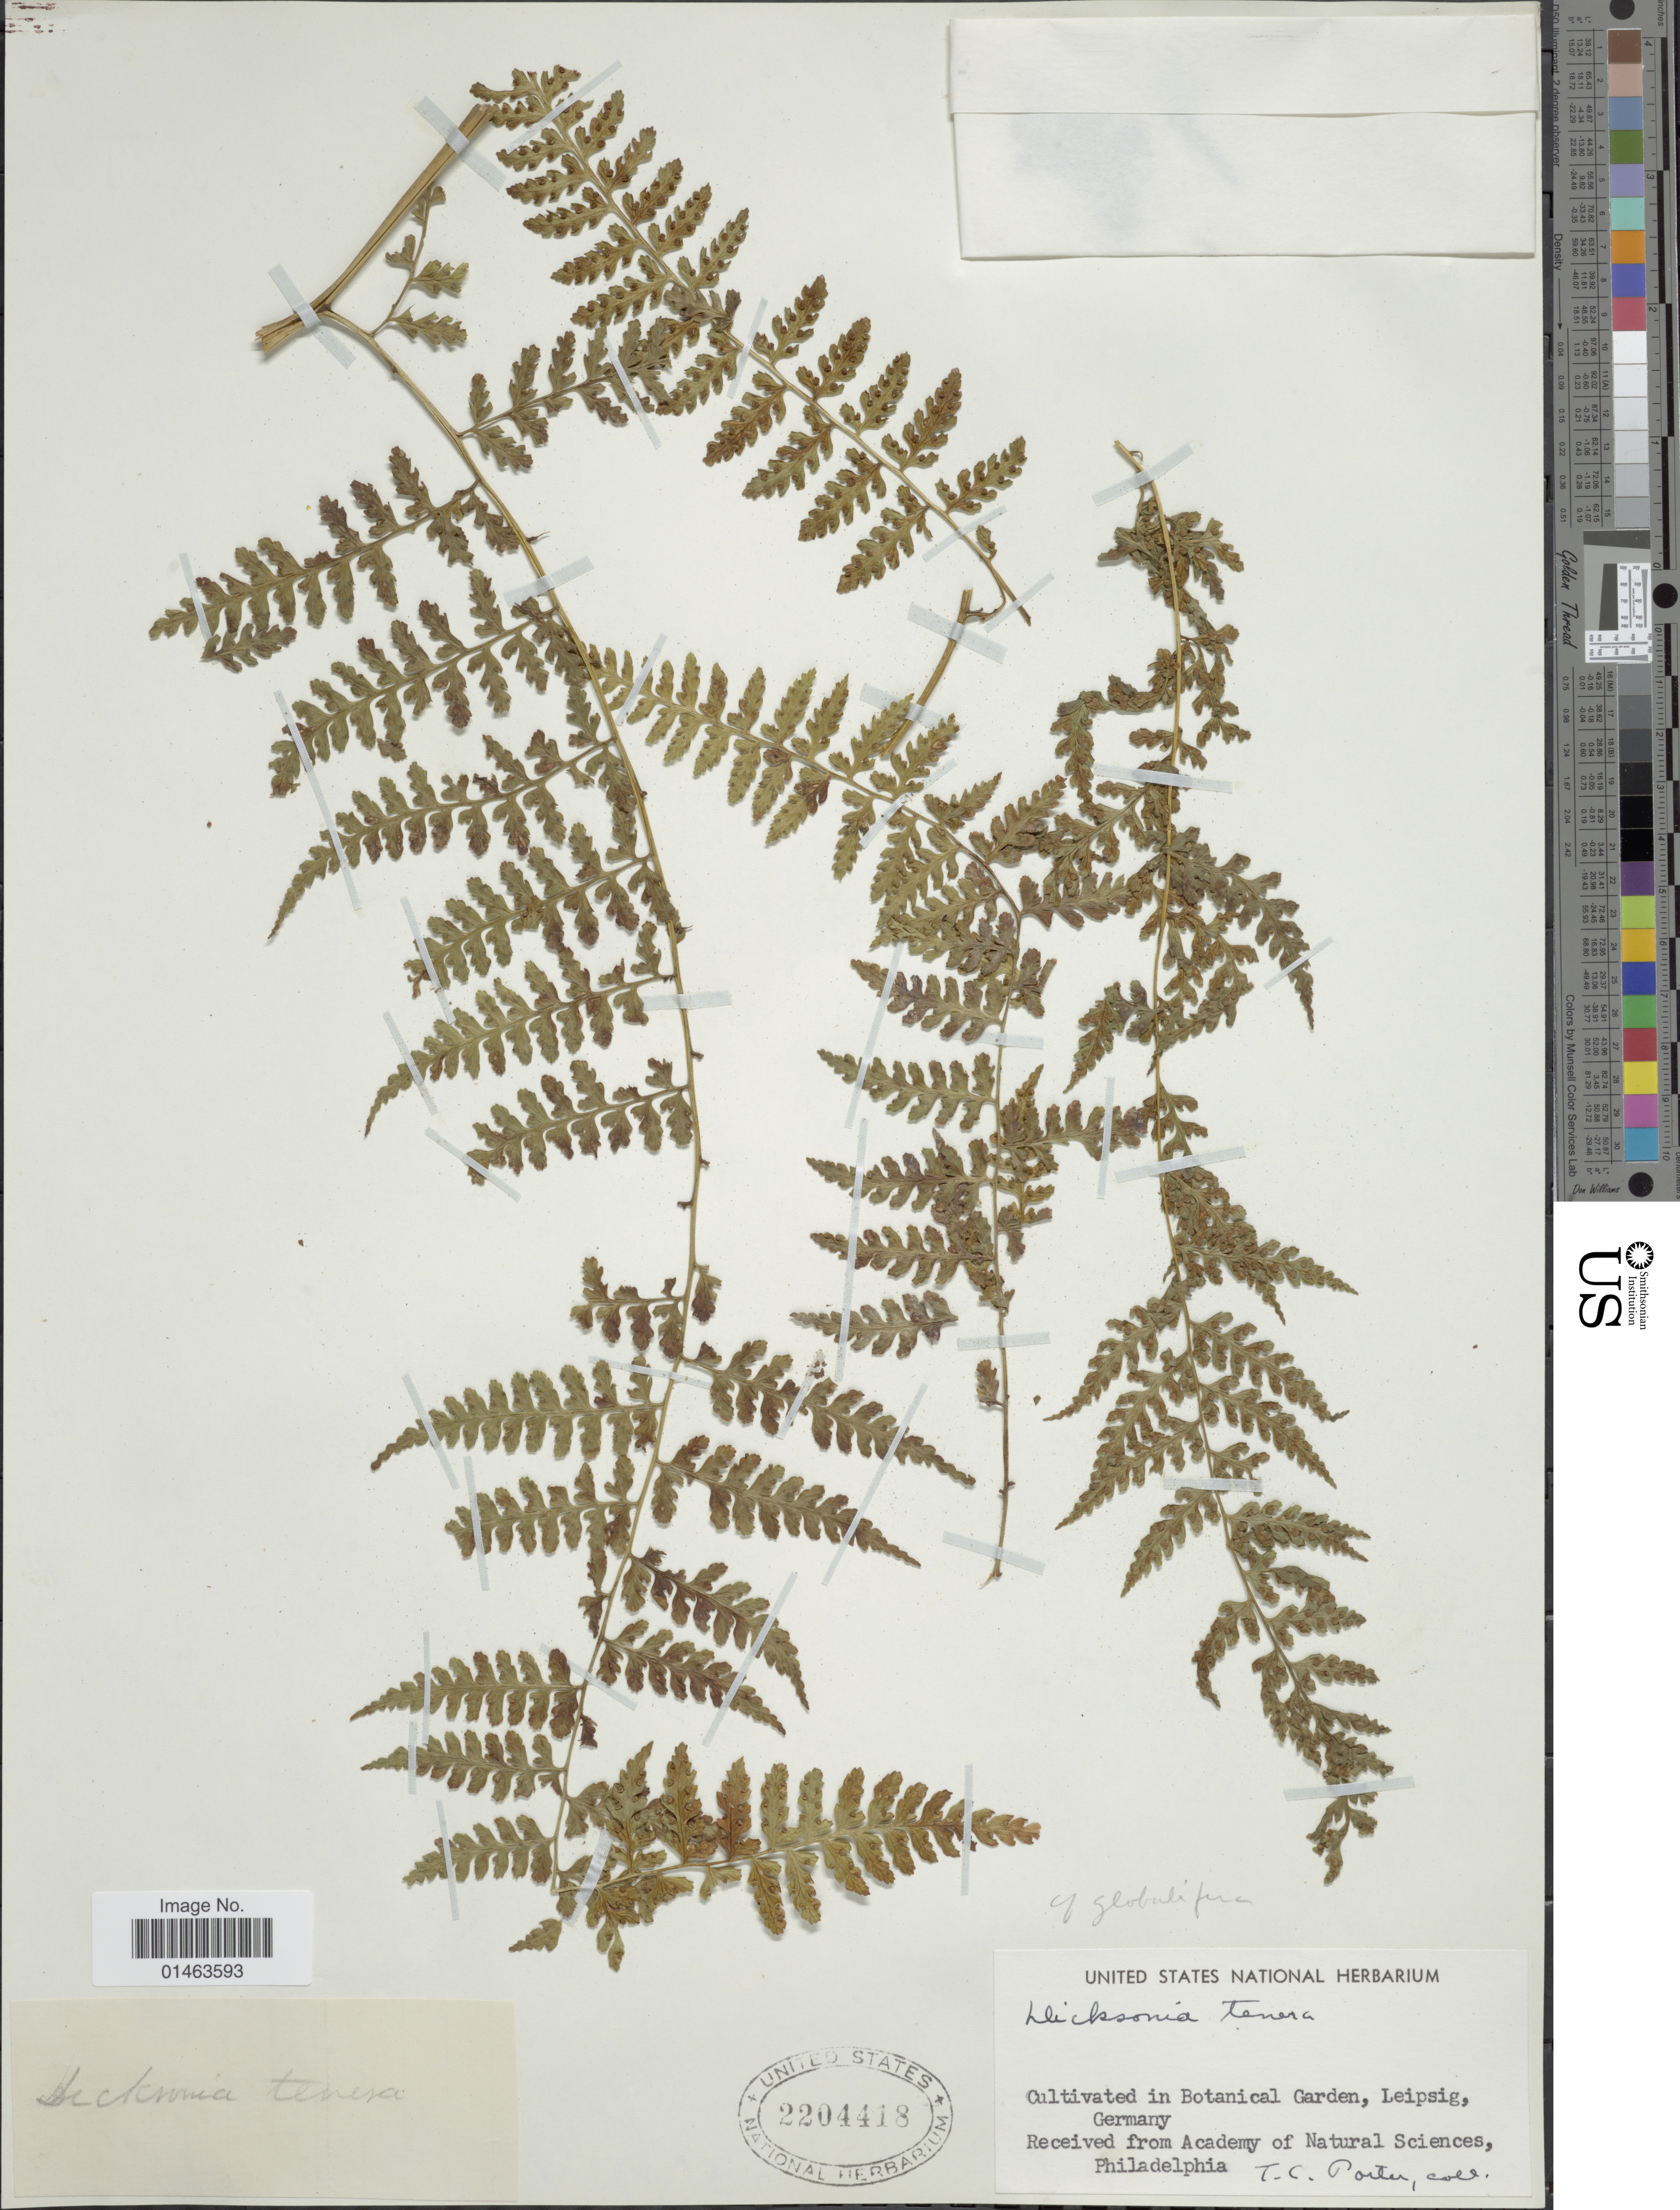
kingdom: Plantae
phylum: Tracheophyta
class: Polypodiopsida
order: Polypodiales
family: Dennstaedtiaceae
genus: Dennstaedtia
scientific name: Dennstaedtia globulifera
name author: (Poir.) Hieron.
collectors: T. C. Porter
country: Germany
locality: Botanical Garden, Leipsig, Germany.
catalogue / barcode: US 2204418